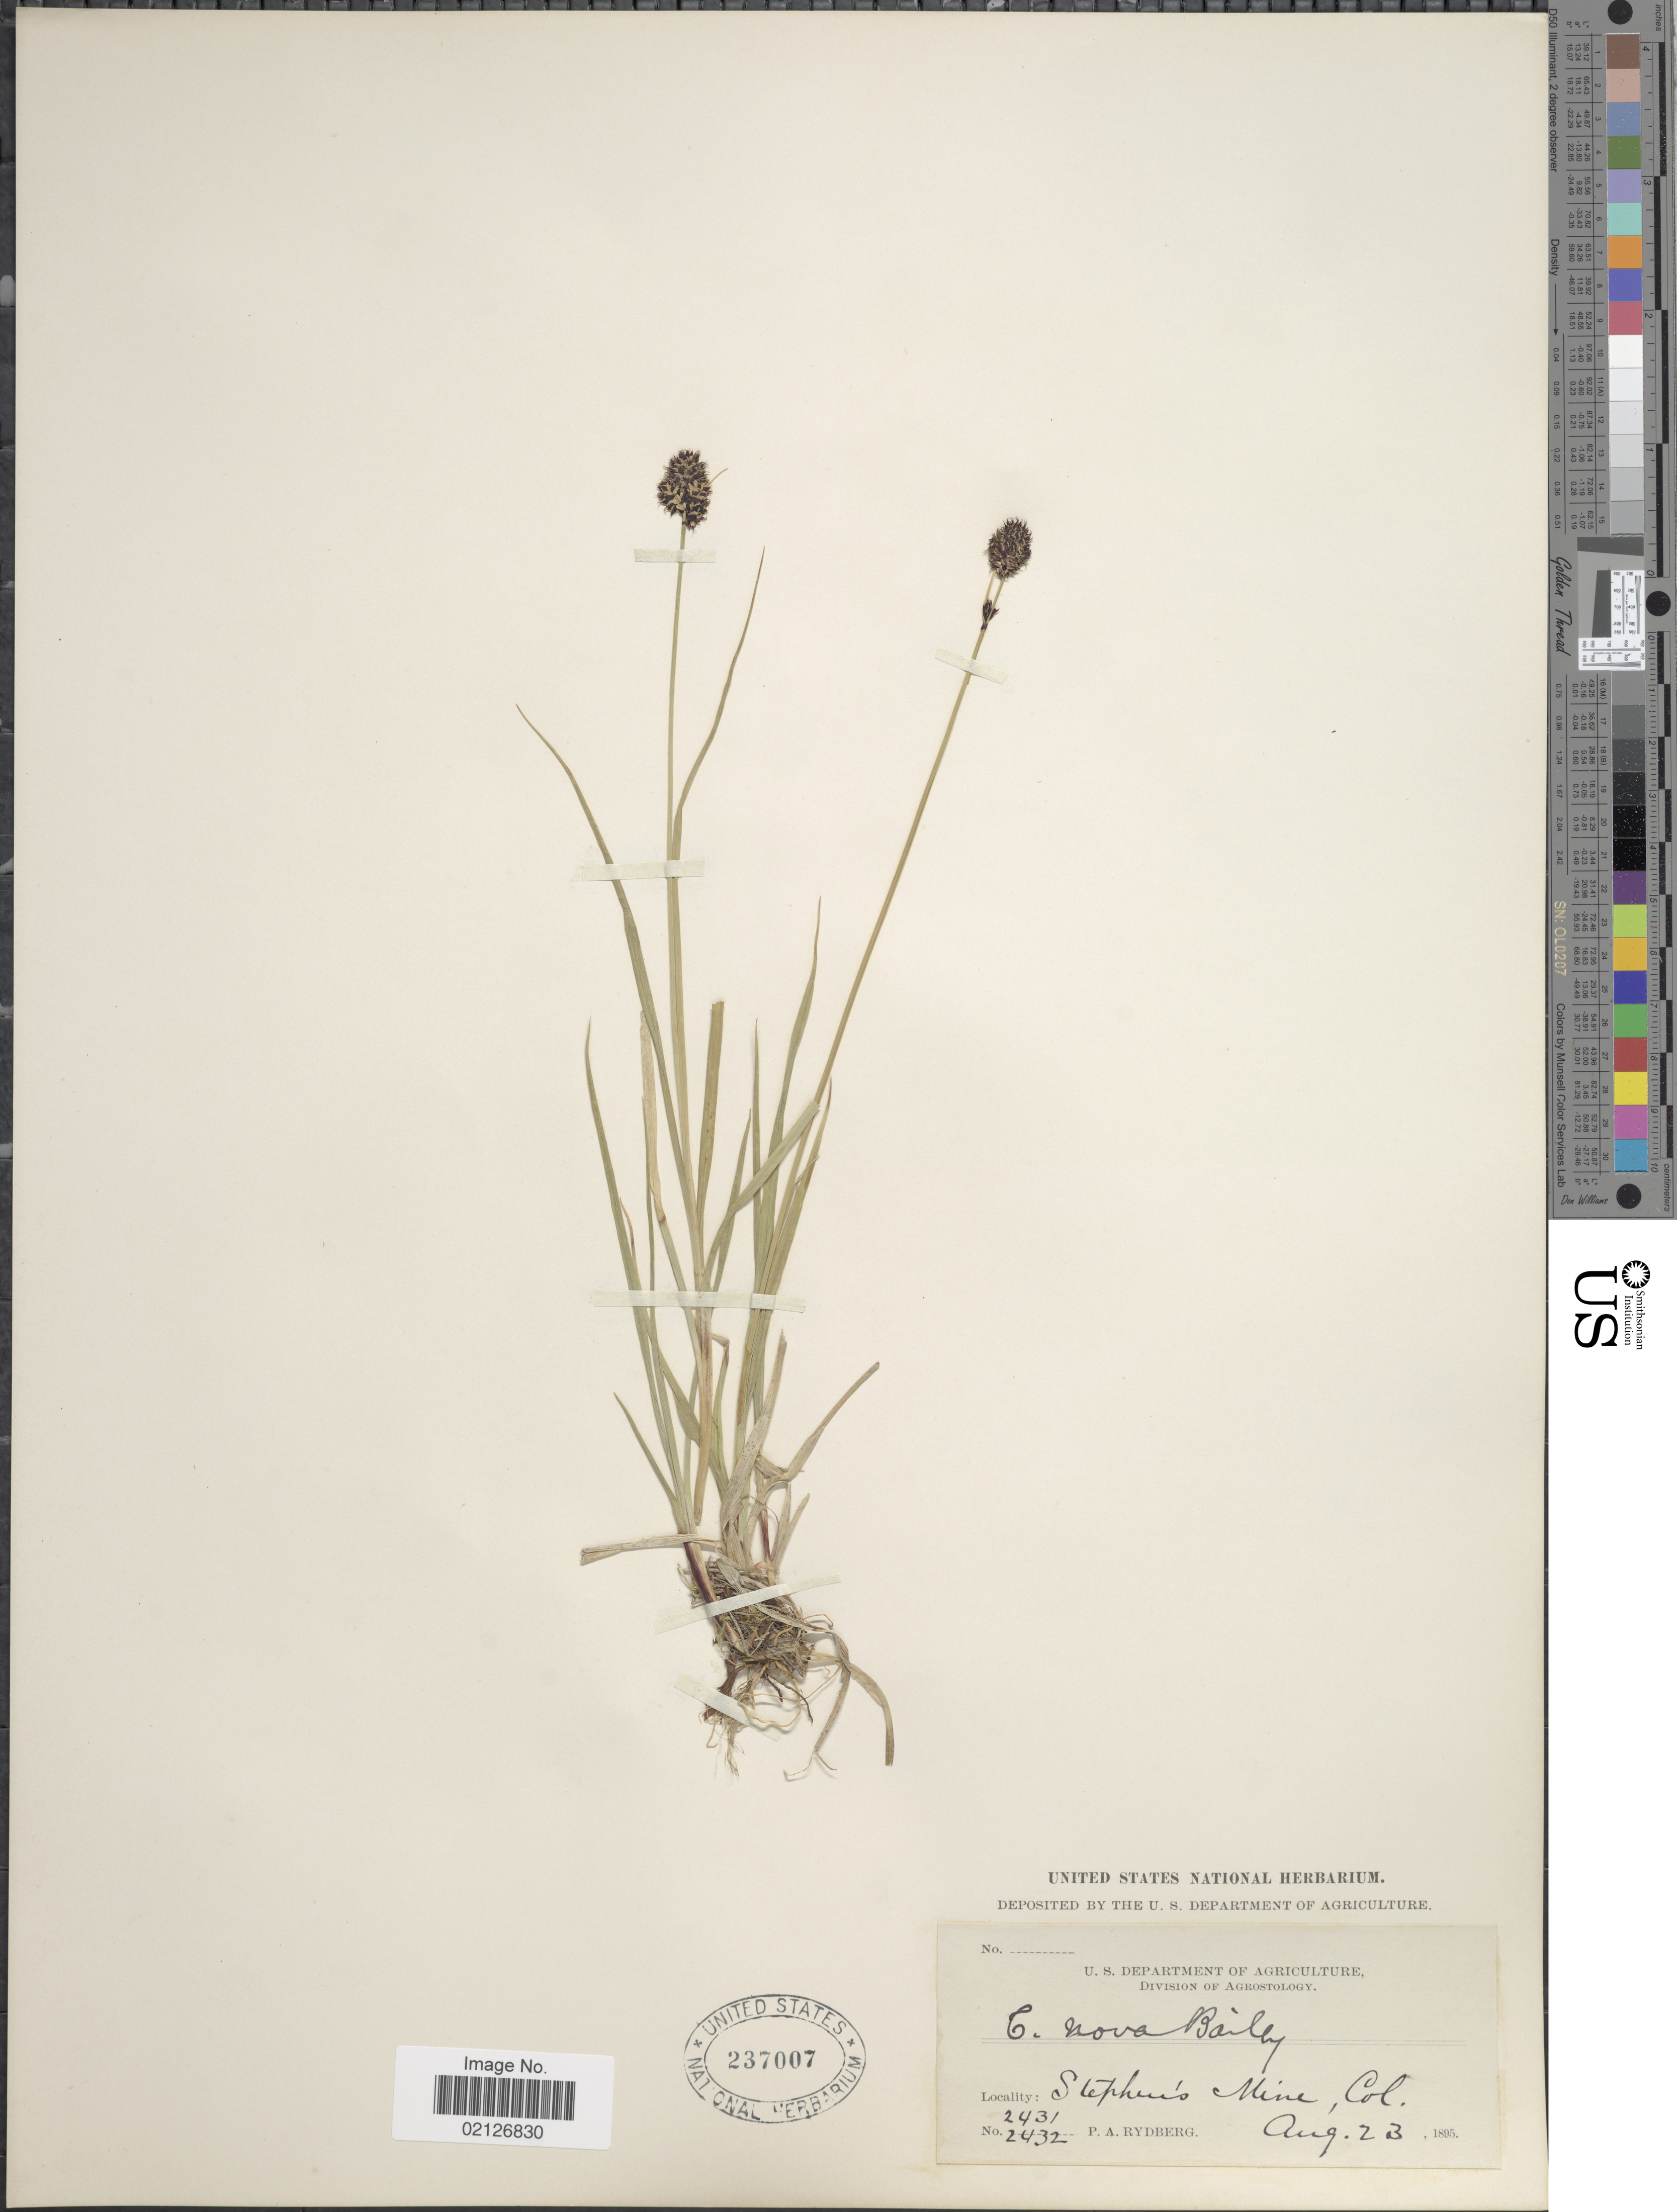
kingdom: Plantae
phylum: Tracheophyta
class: Liliopsida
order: Poales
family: Cyperaceae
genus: Carex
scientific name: Carex nova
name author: L.H. Bailey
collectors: P. A. Rydberg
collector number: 2431/2432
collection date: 1895-08-23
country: United States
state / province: Colorado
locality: Stephens Mine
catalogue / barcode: US 237007